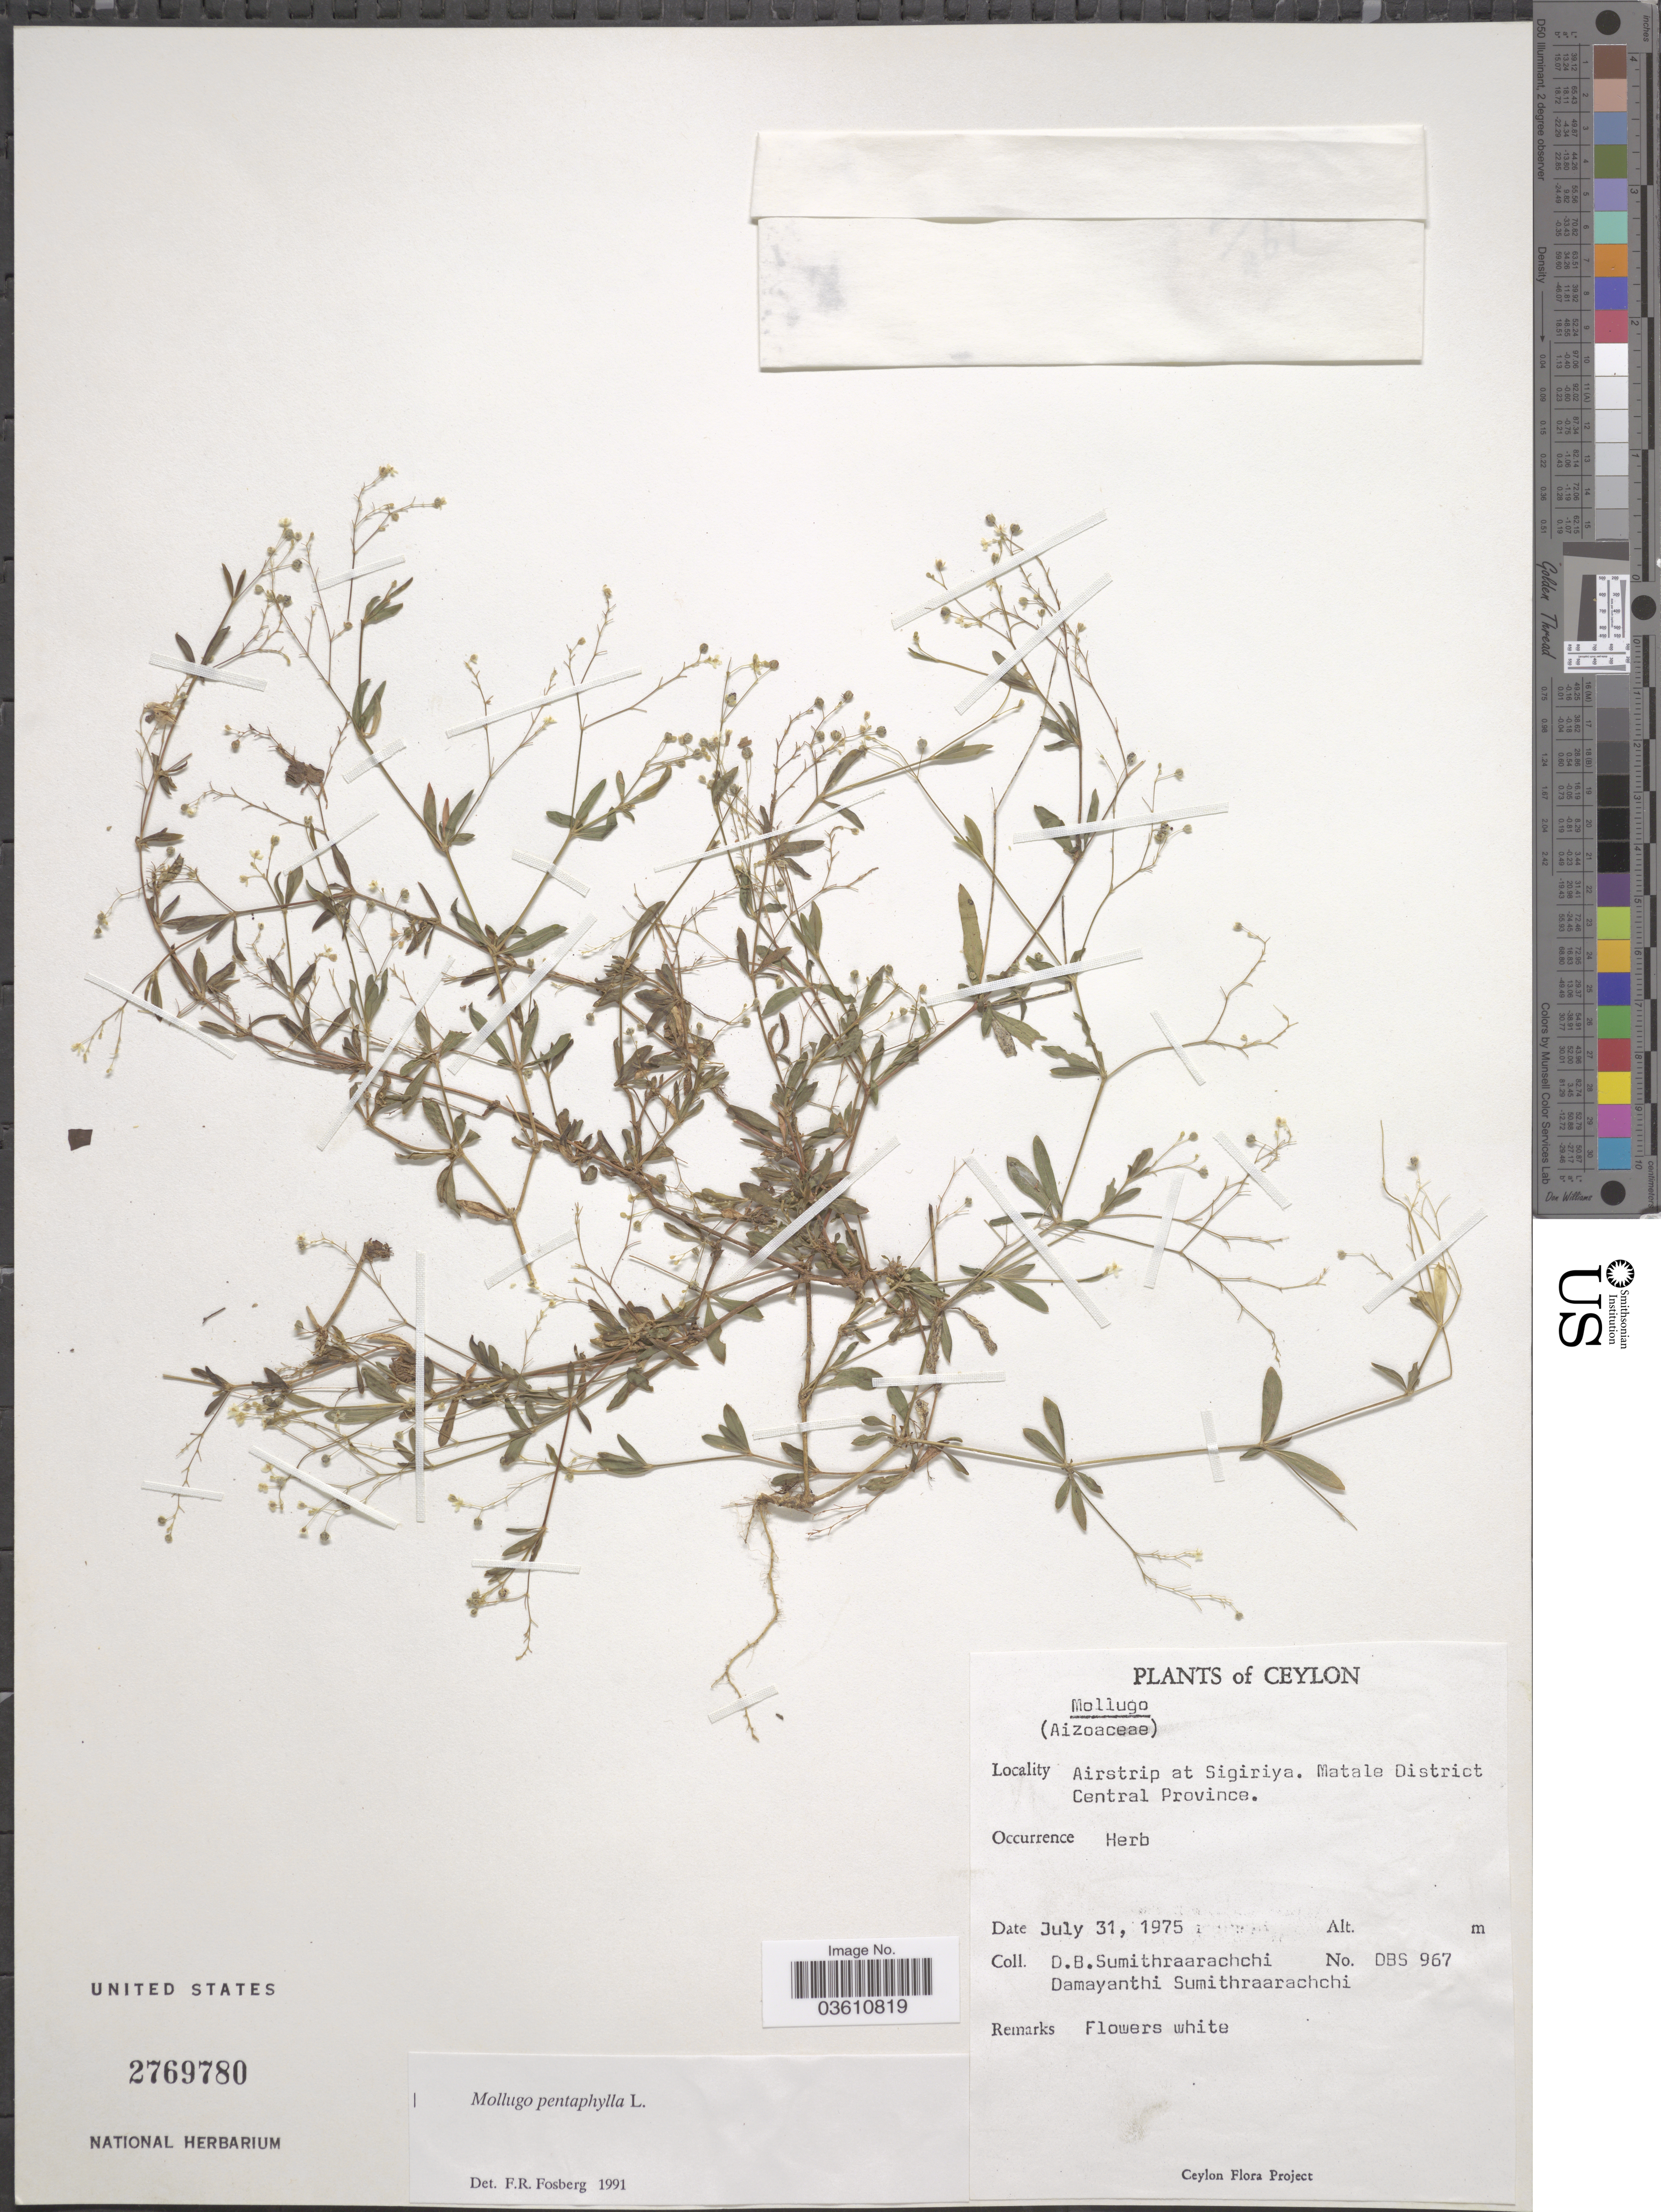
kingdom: Plantae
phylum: Tracheophyta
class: Magnoliopsida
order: Caryophyllales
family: Molluginaceae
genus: Trigastrotheca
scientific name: Trigastrotheca pentaphylla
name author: (L.) Thulin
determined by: Strong, Mark T., (BOT), Smithsonian Institution - National Museum of Natural History (UNITED STATES)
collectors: D. B. Sumithraarachchi & D. Sumithraarachchi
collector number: DBS 967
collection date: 1975-07-31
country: Sri Lanka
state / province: Central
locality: Ceylon. Airstrip at Sigiriya. Matale District.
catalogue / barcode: US 2769780